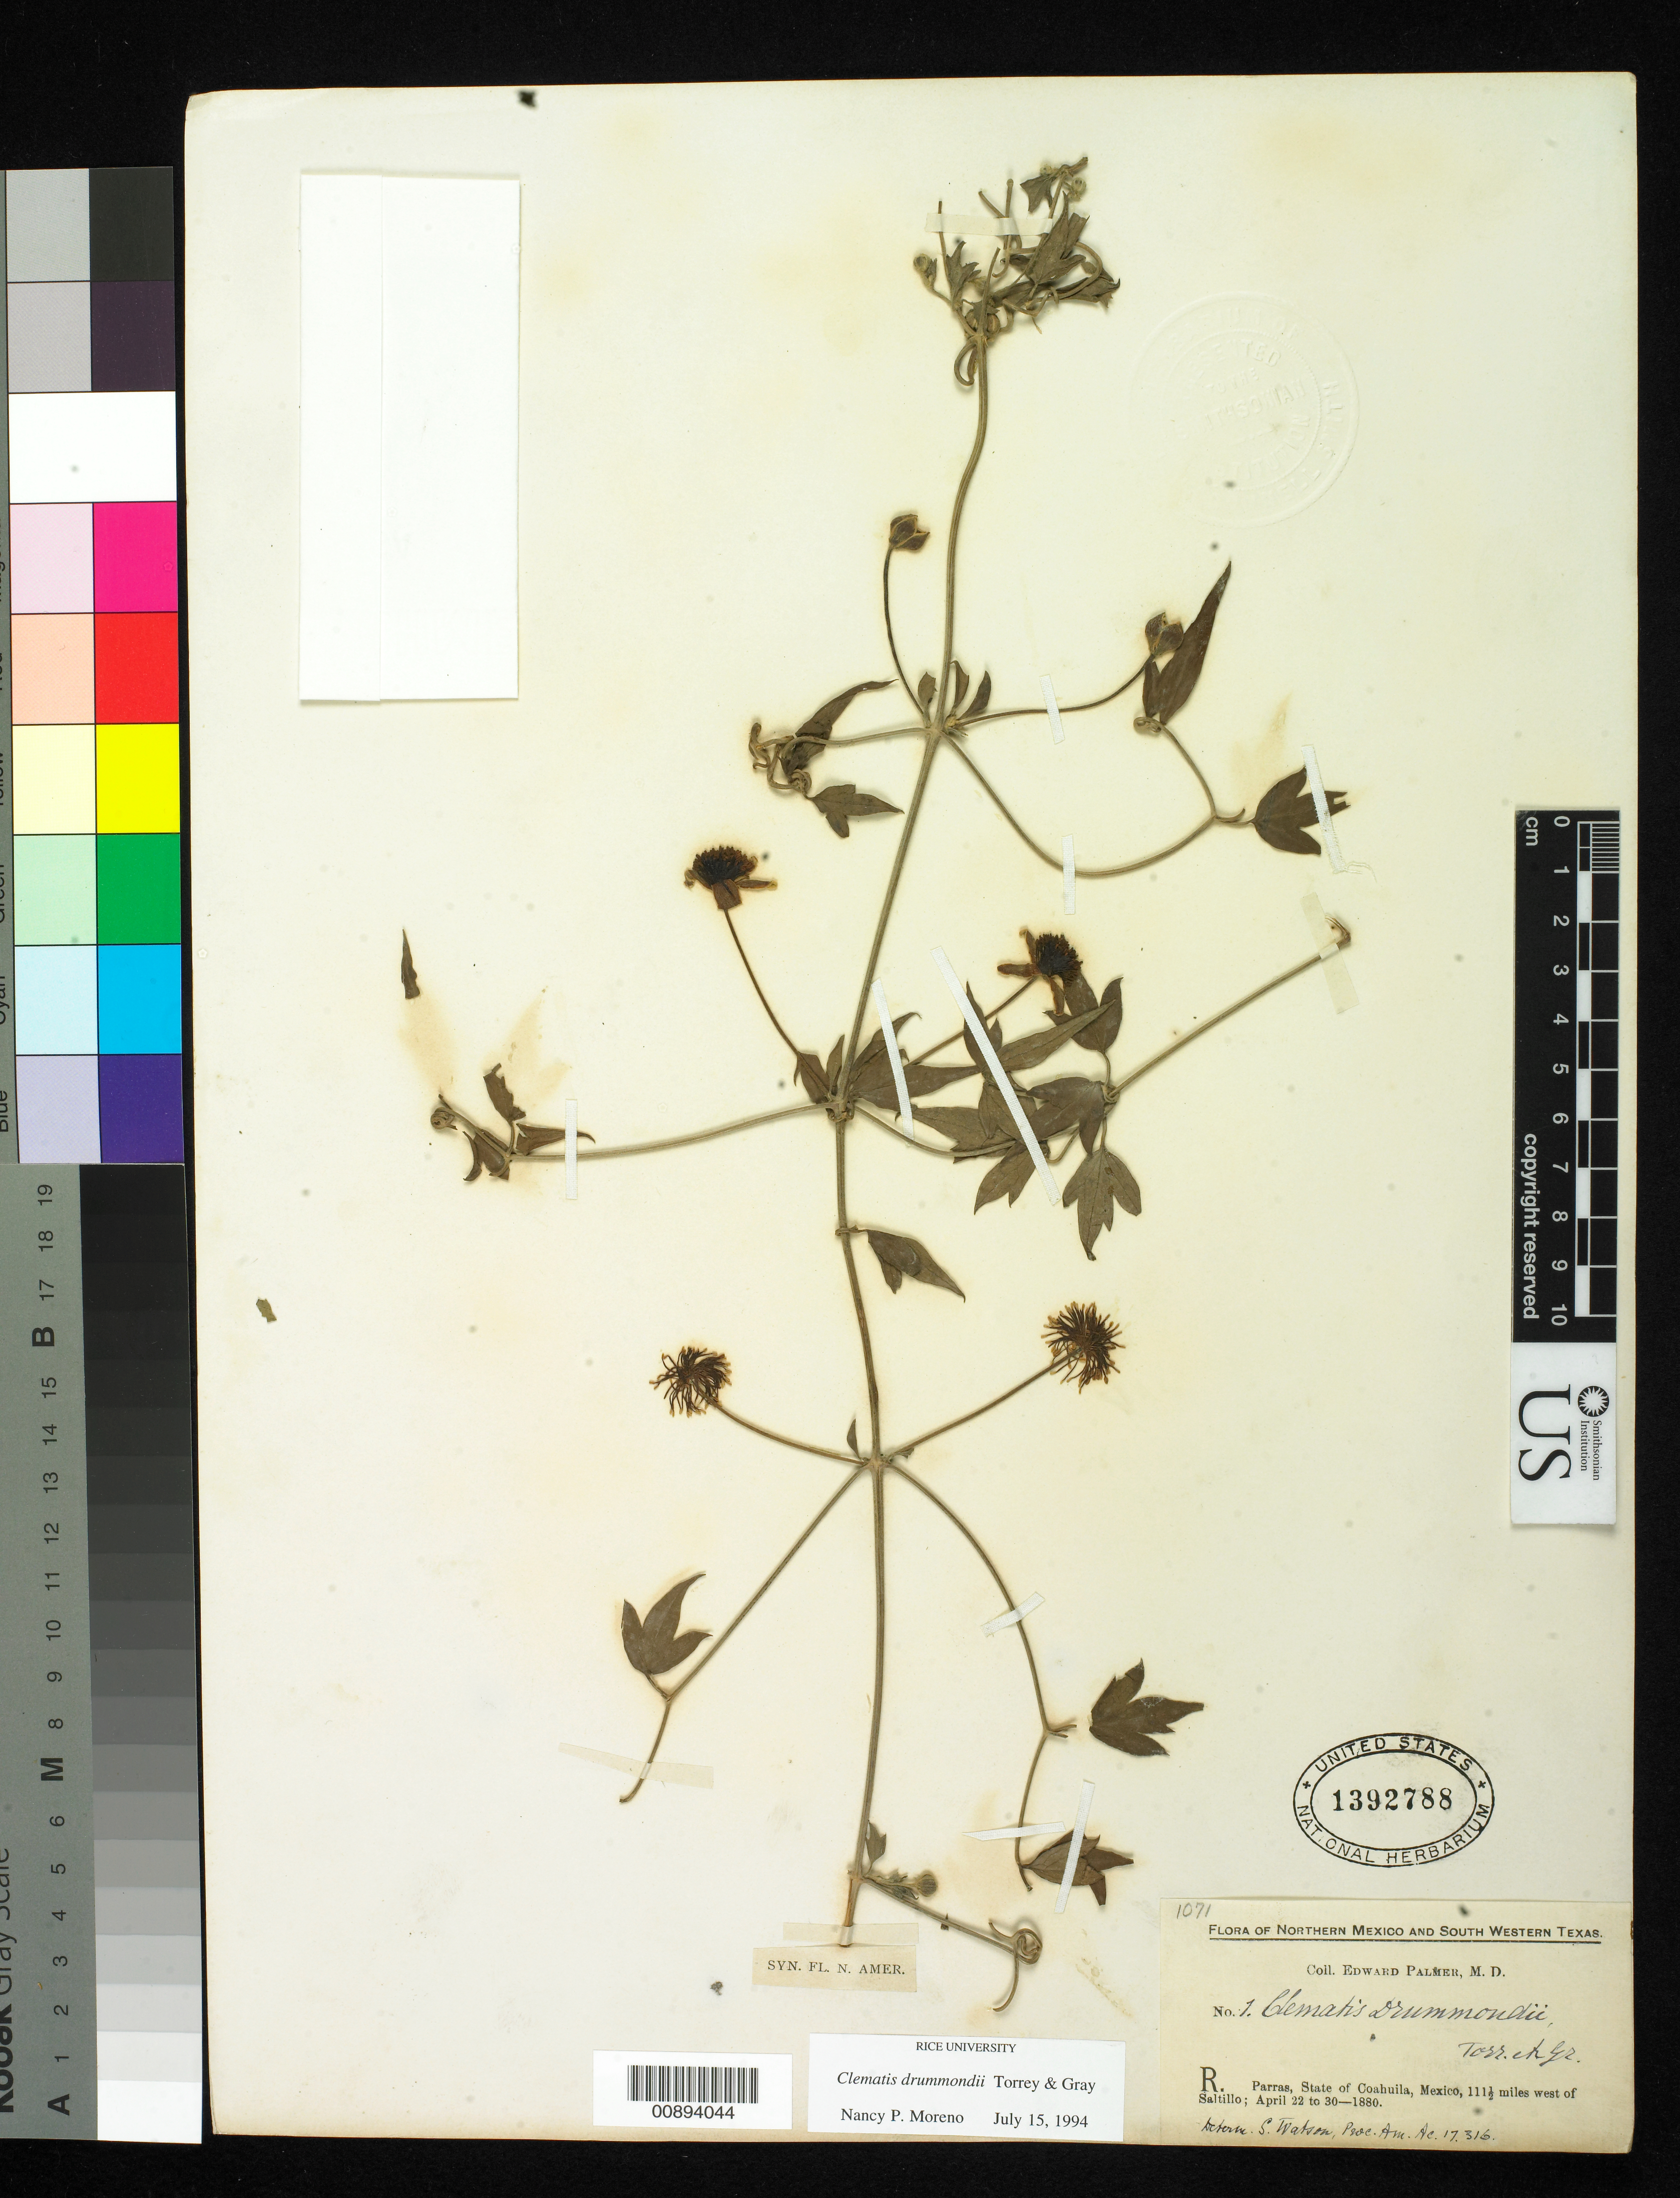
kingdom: Plantae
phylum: Tracheophyta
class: Magnoliopsida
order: Ranunculales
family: Ranunculaceae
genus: Clematis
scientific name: Clematis drummondii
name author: Torr. & A. Gray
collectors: E. Palmer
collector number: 1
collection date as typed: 22 Apr 1880 to 30 Apr 1880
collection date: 1880-04-22/1880-04-30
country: Mexico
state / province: Coahuila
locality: R. Parras, Coahuila 111½ miles west of Saltillo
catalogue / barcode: US 1392788